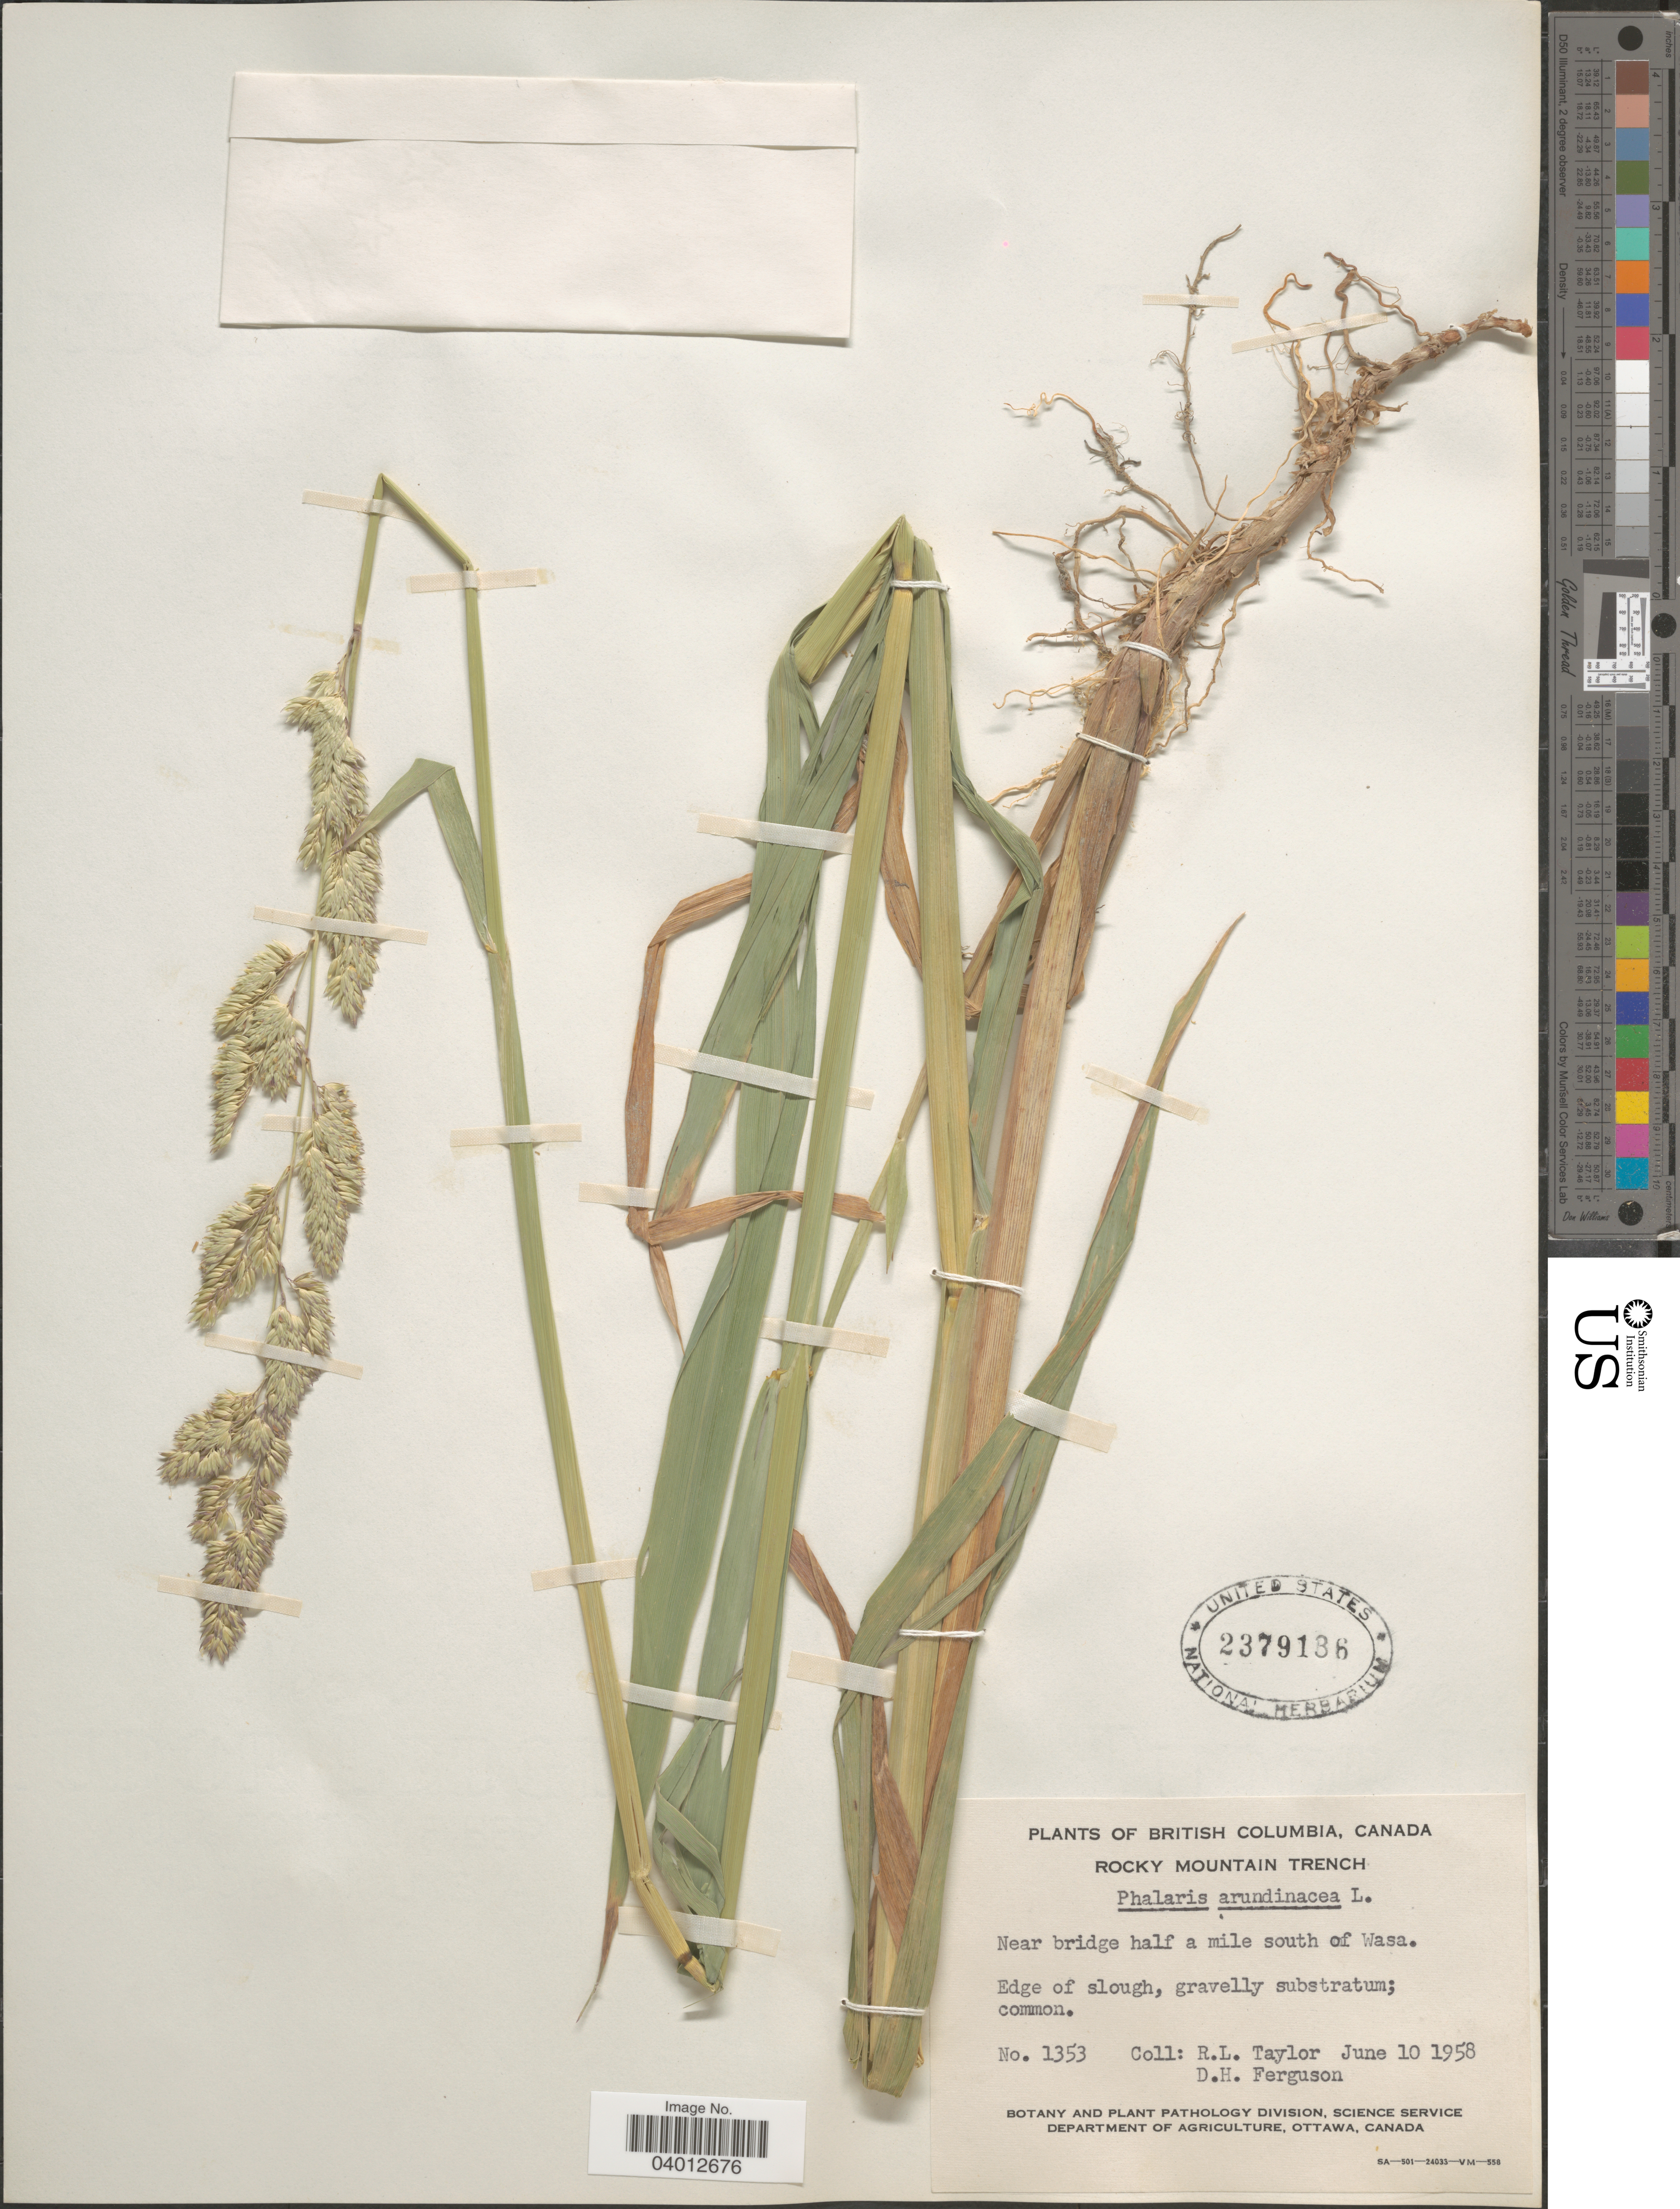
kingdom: Plantae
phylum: Tracheophyta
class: Liliopsida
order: Poales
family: Poaceae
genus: Phalaris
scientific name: Phalaris arundinacea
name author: L.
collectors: R. Taylor & D. Ferguson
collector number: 1353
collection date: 1958-06-10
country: Canada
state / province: British Columbia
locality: Rocky Mountain Trench. Near bridge half a mile south of Wasa.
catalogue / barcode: US 2379136